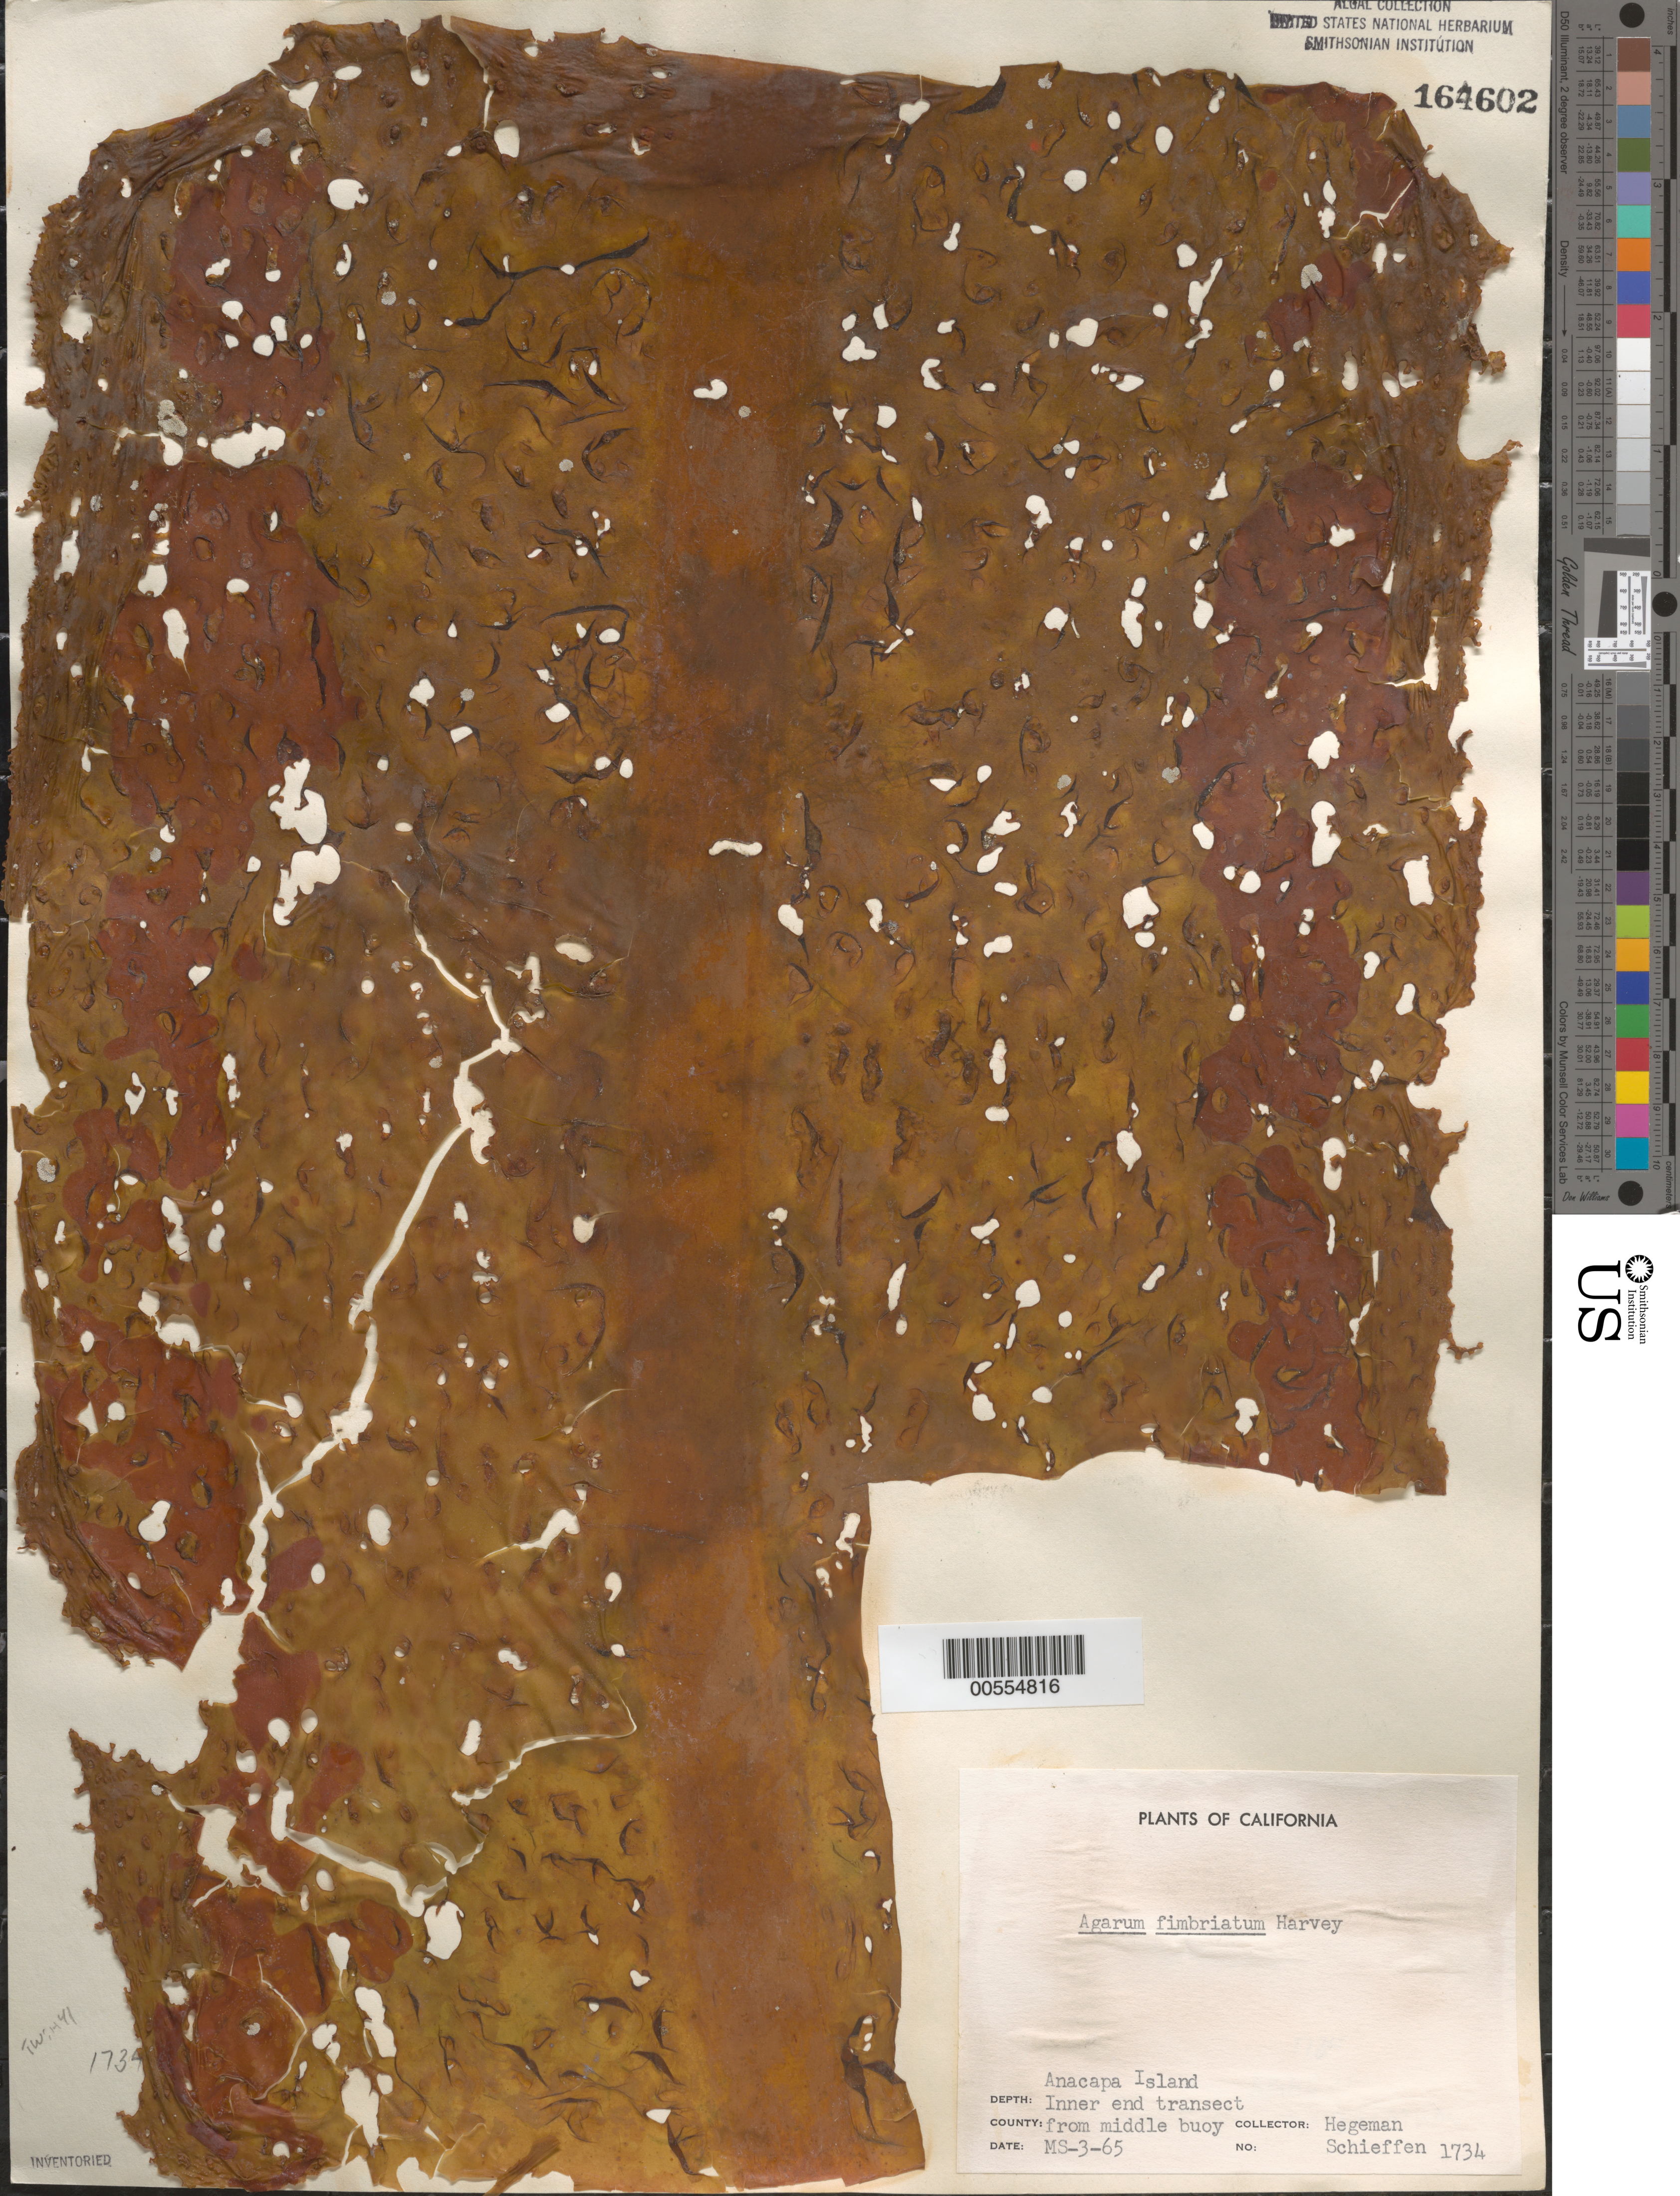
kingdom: Chromista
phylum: Ochrophyta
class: Phaeophyceae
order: Laminariales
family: Agaraceae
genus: Neoagarum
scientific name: Neoagarum fimbriatum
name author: (Harvey) H.Kawai & Hanyuda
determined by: Algae name updating Project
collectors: R. Hegeman & -. Schieffen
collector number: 1734 & MS-3-65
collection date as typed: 1965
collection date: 1965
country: United States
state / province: California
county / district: Ventura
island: Anacapa Island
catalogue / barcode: US 164602